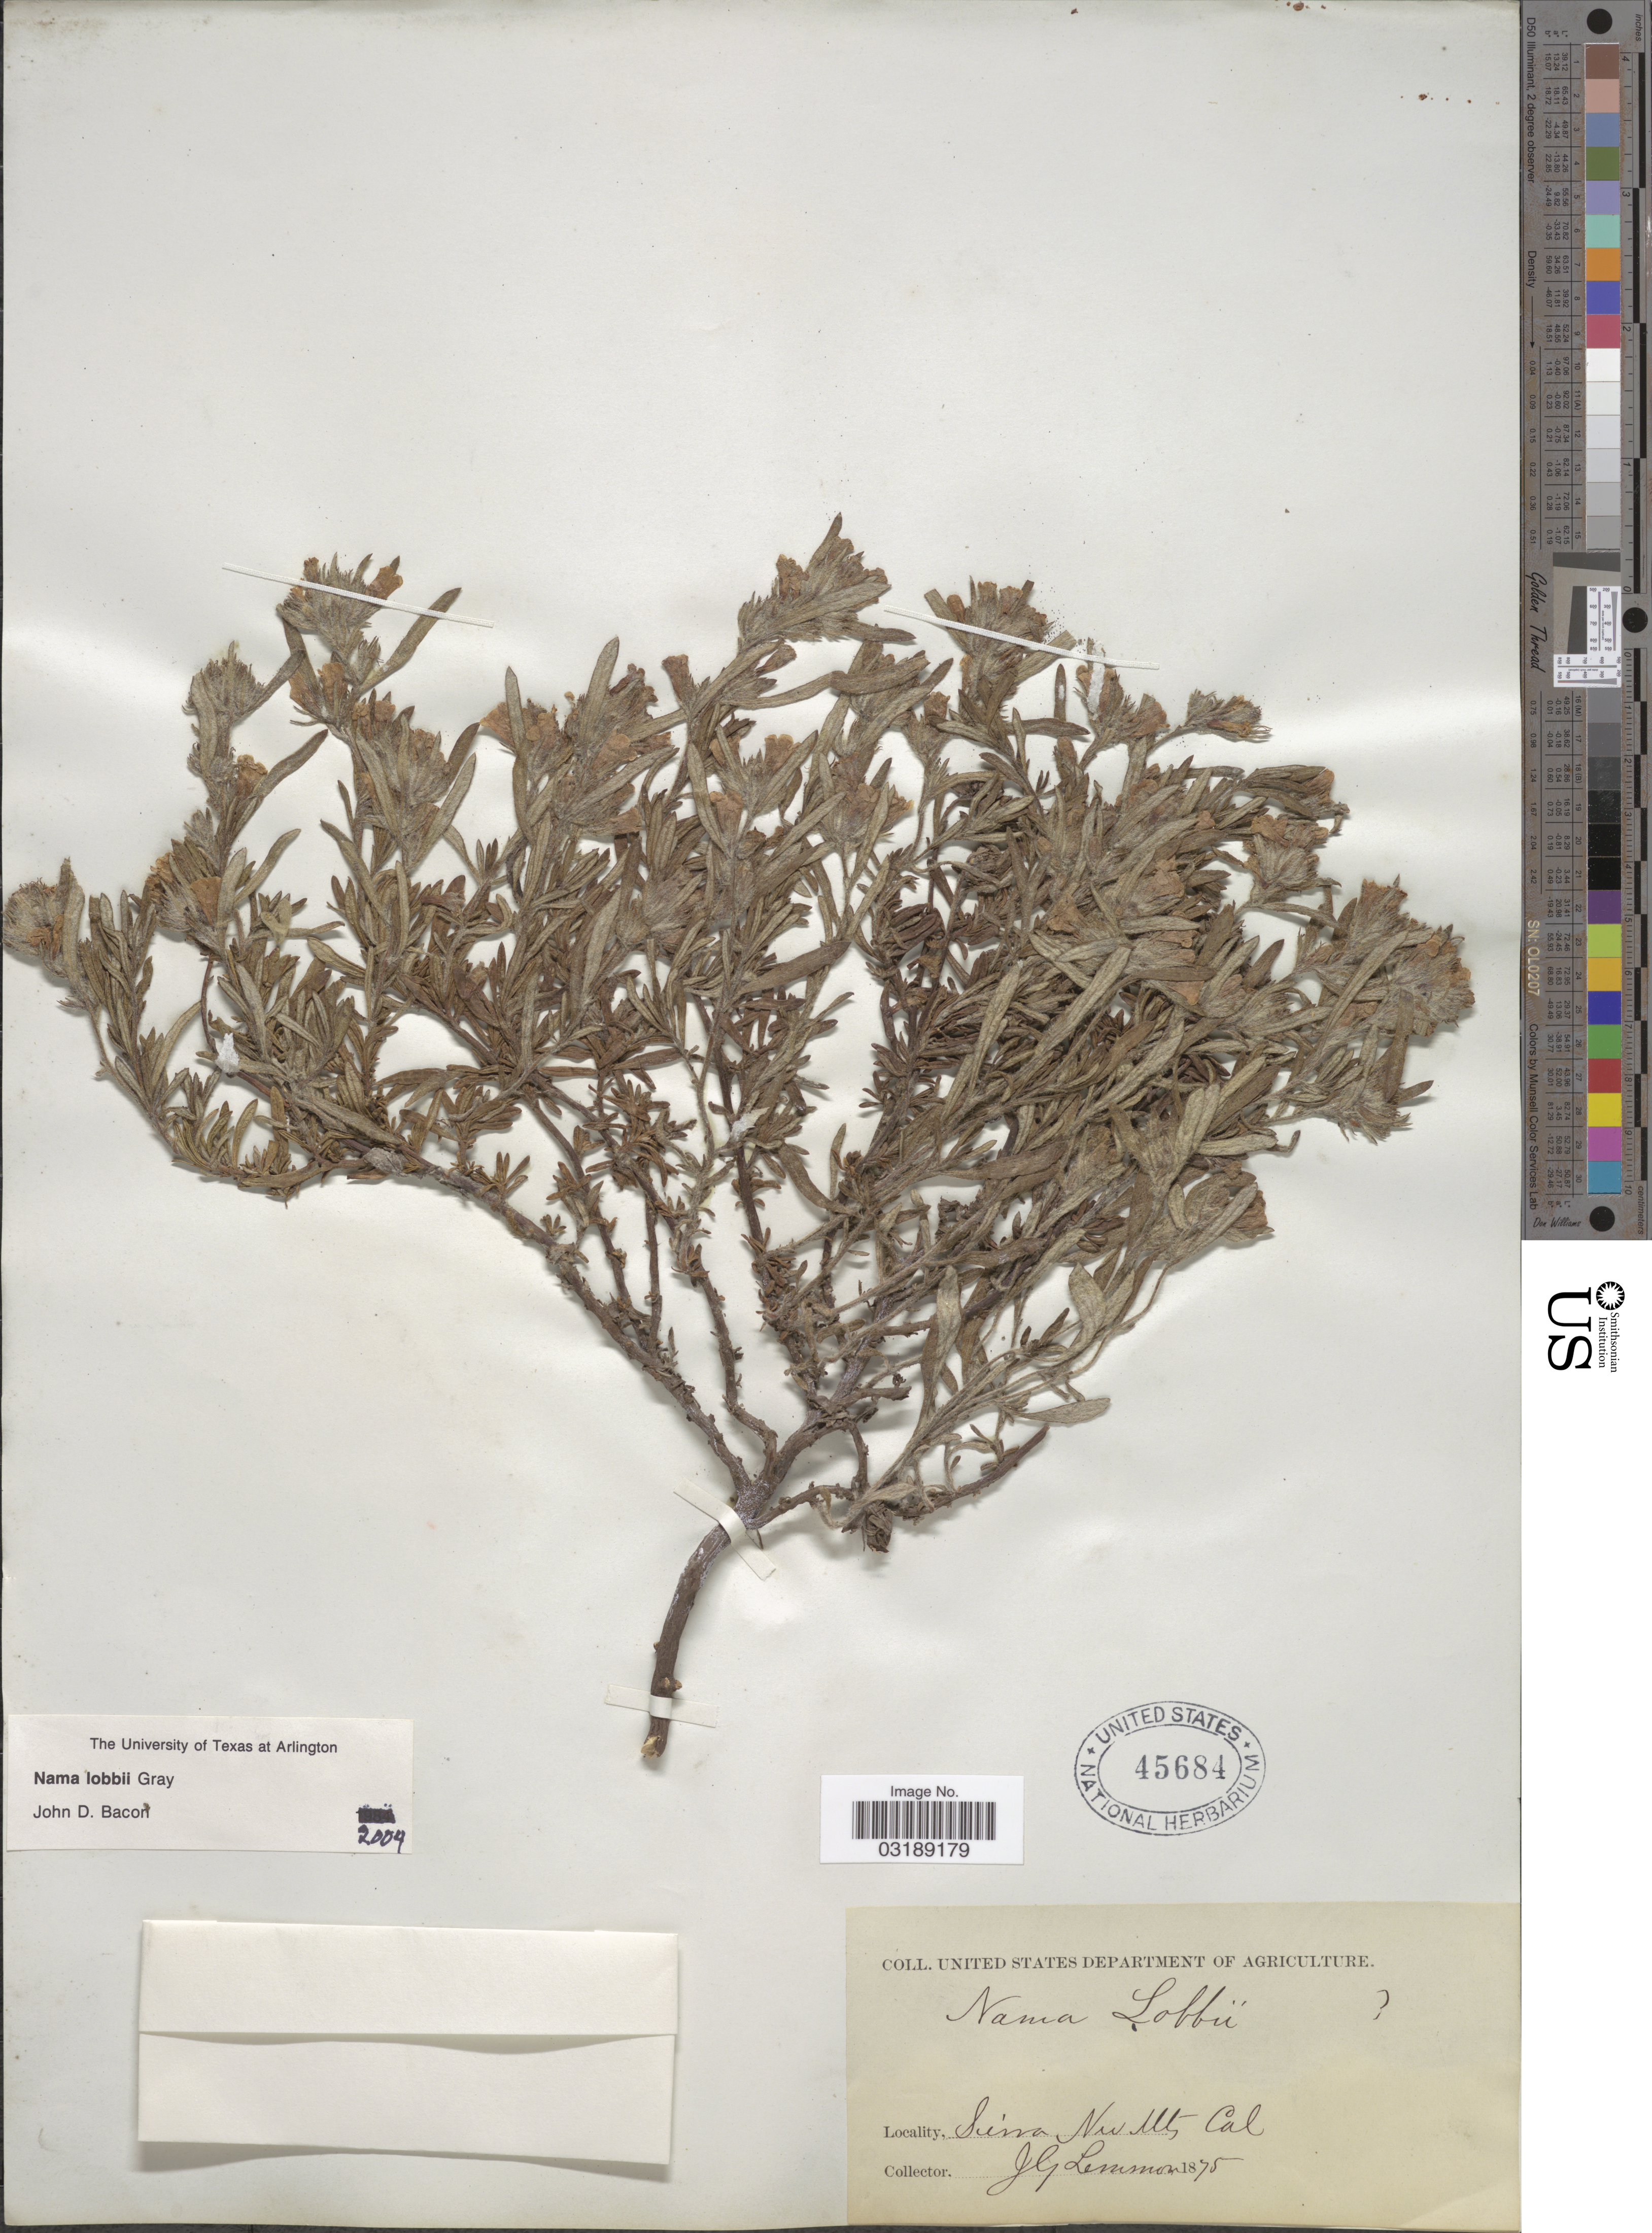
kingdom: Plantae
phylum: Tracheophyta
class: Magnoliopsida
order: Boraginales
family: Namaceae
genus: Nama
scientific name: Nama lobbii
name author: A. Gray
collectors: J. Lemmon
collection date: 1875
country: United States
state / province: California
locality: Sierra Nev Mts., Cal.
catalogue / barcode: US 45684